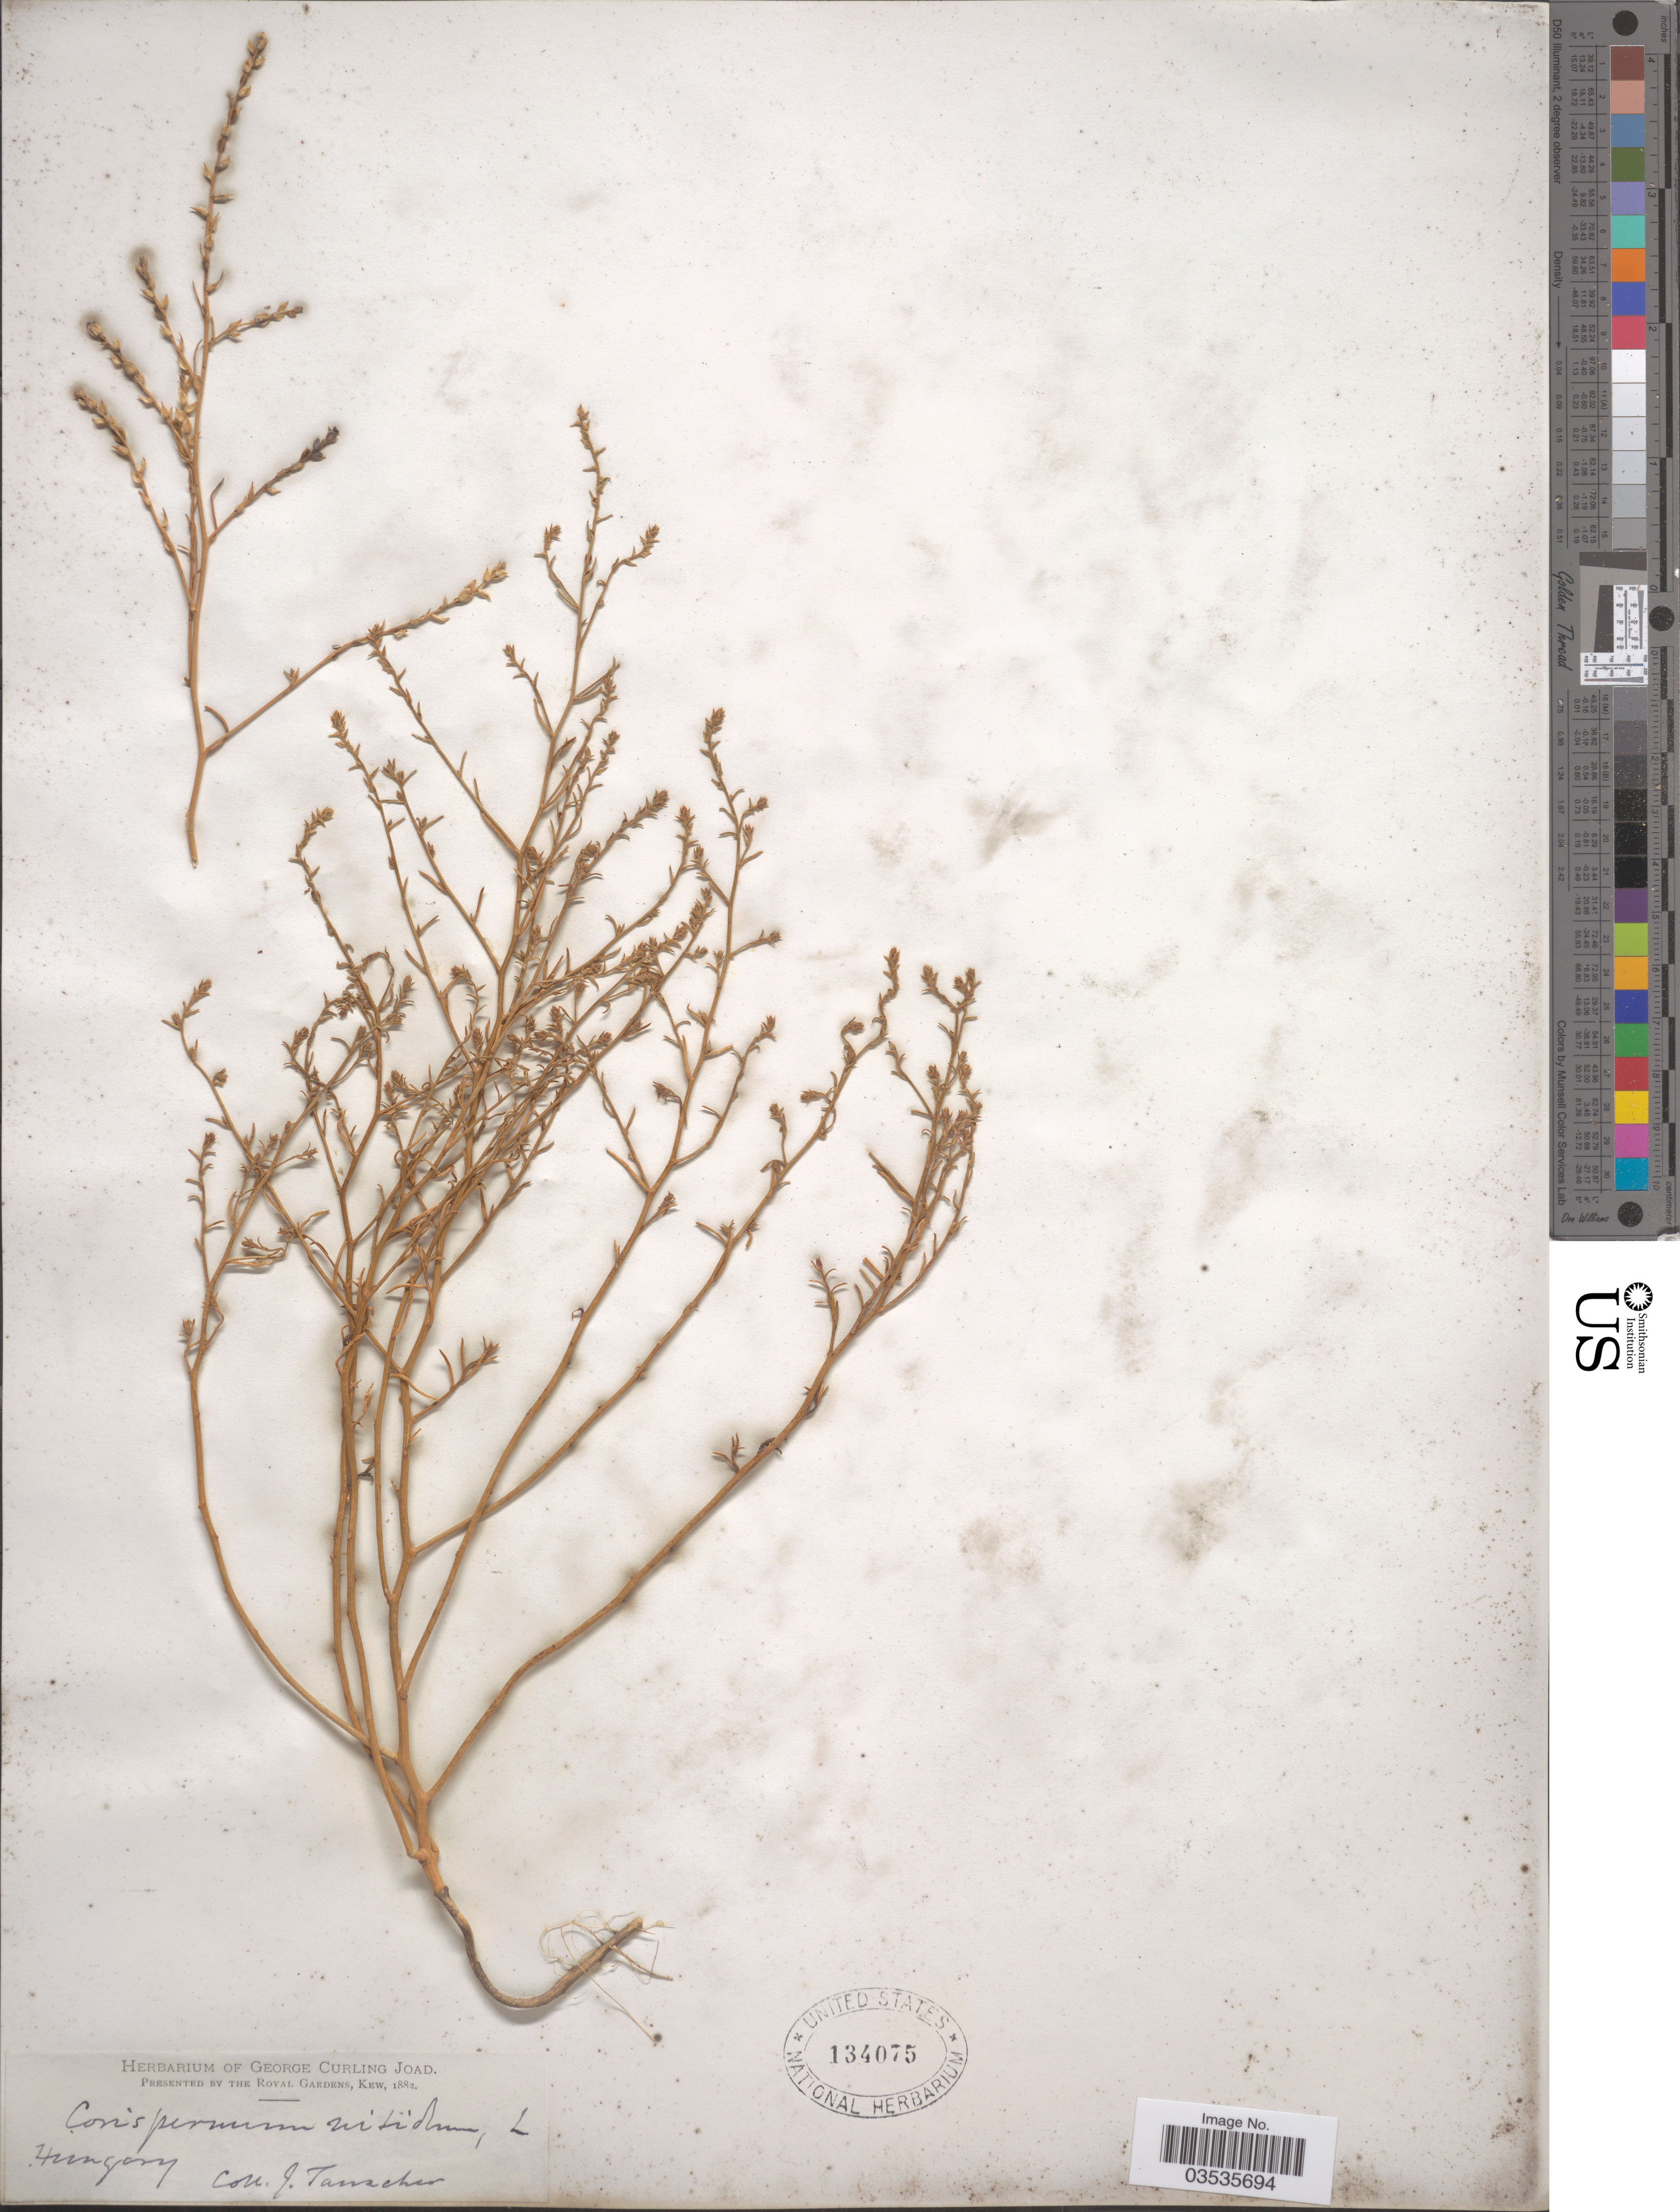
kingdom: Plantae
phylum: Tracheophyta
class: Magnoliopsida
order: Caryophyllales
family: Amaranthaceae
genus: Corispermum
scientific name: Corispermum nitidum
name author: Kit. ex Schult.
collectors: J. Tauscher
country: Hungary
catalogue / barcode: US 134075